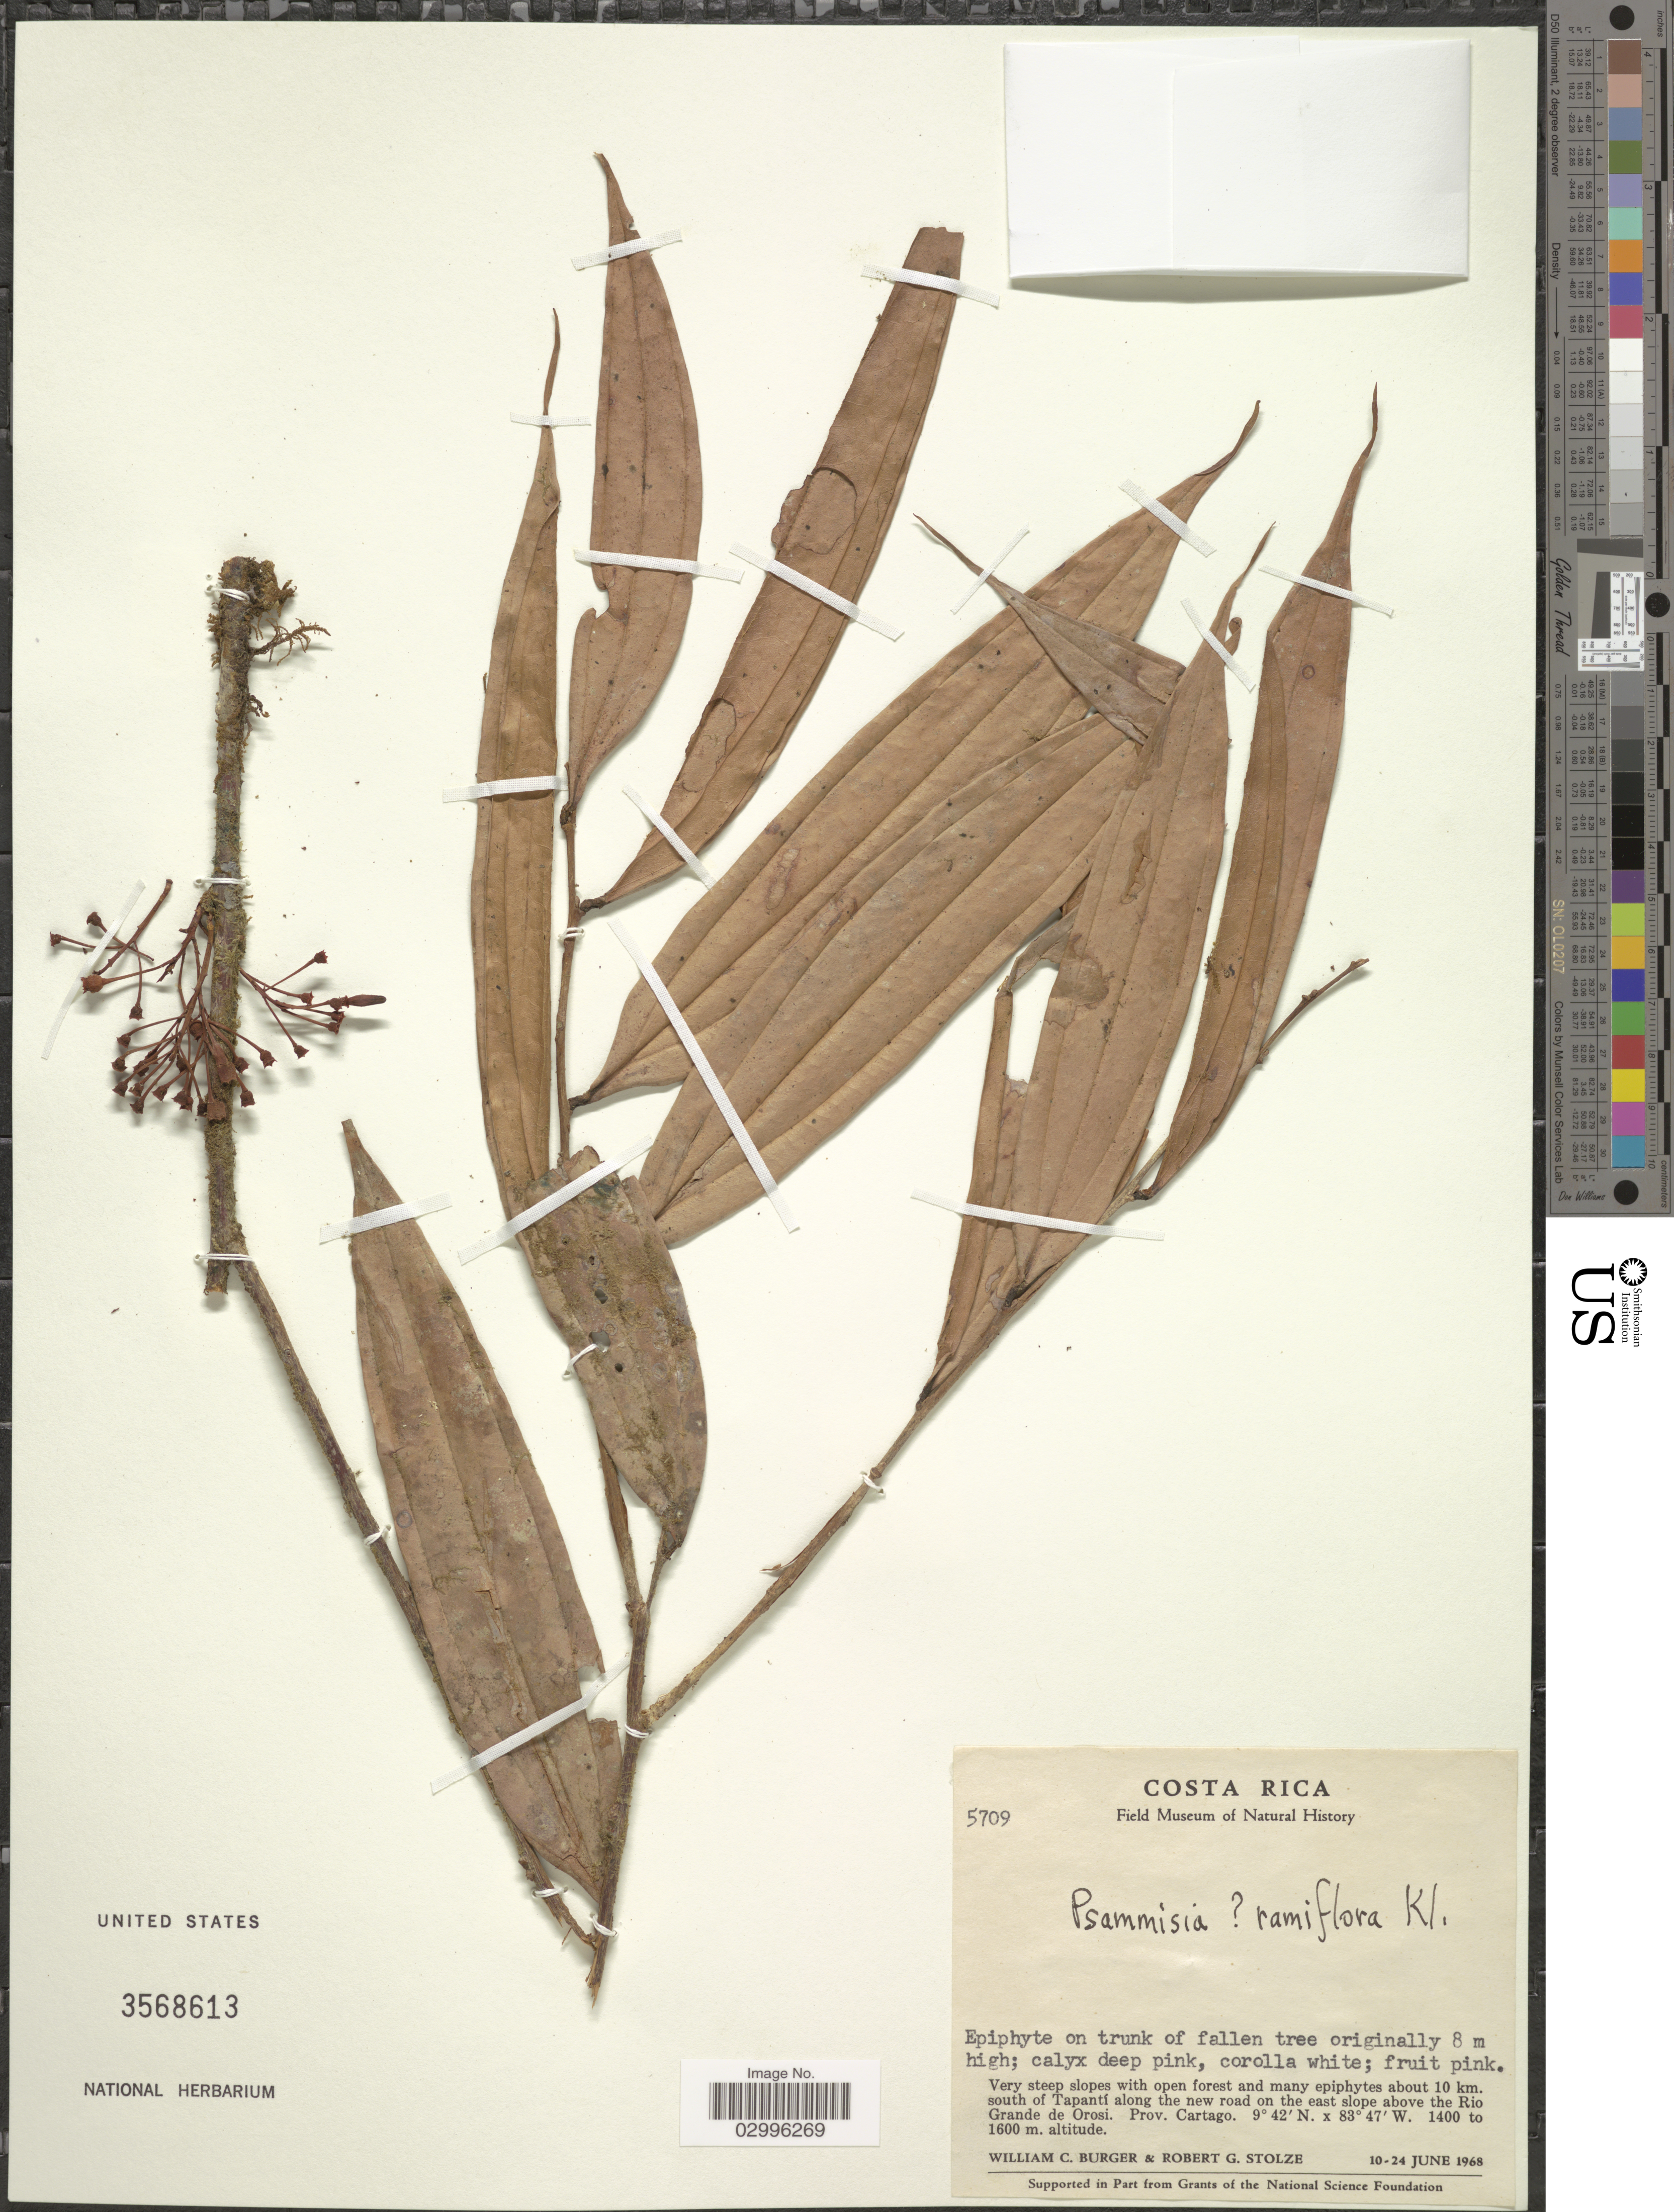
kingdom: Plantae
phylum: Tracheophyta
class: Magnoliopsida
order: Ericales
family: Ericaceae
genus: Psammisia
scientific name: Psammisia ramiflora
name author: Klotzsch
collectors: W. Burger & R. G. Stolze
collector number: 5709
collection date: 1968-06-10/1968-06-24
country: Costa Rica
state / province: Cartago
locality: Very steep slopes with open forest and many epiphytes about 10 km. south of Tapantí along the new road on the east slope above the Rio Grande de Orosi.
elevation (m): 1400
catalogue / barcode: US 3568613